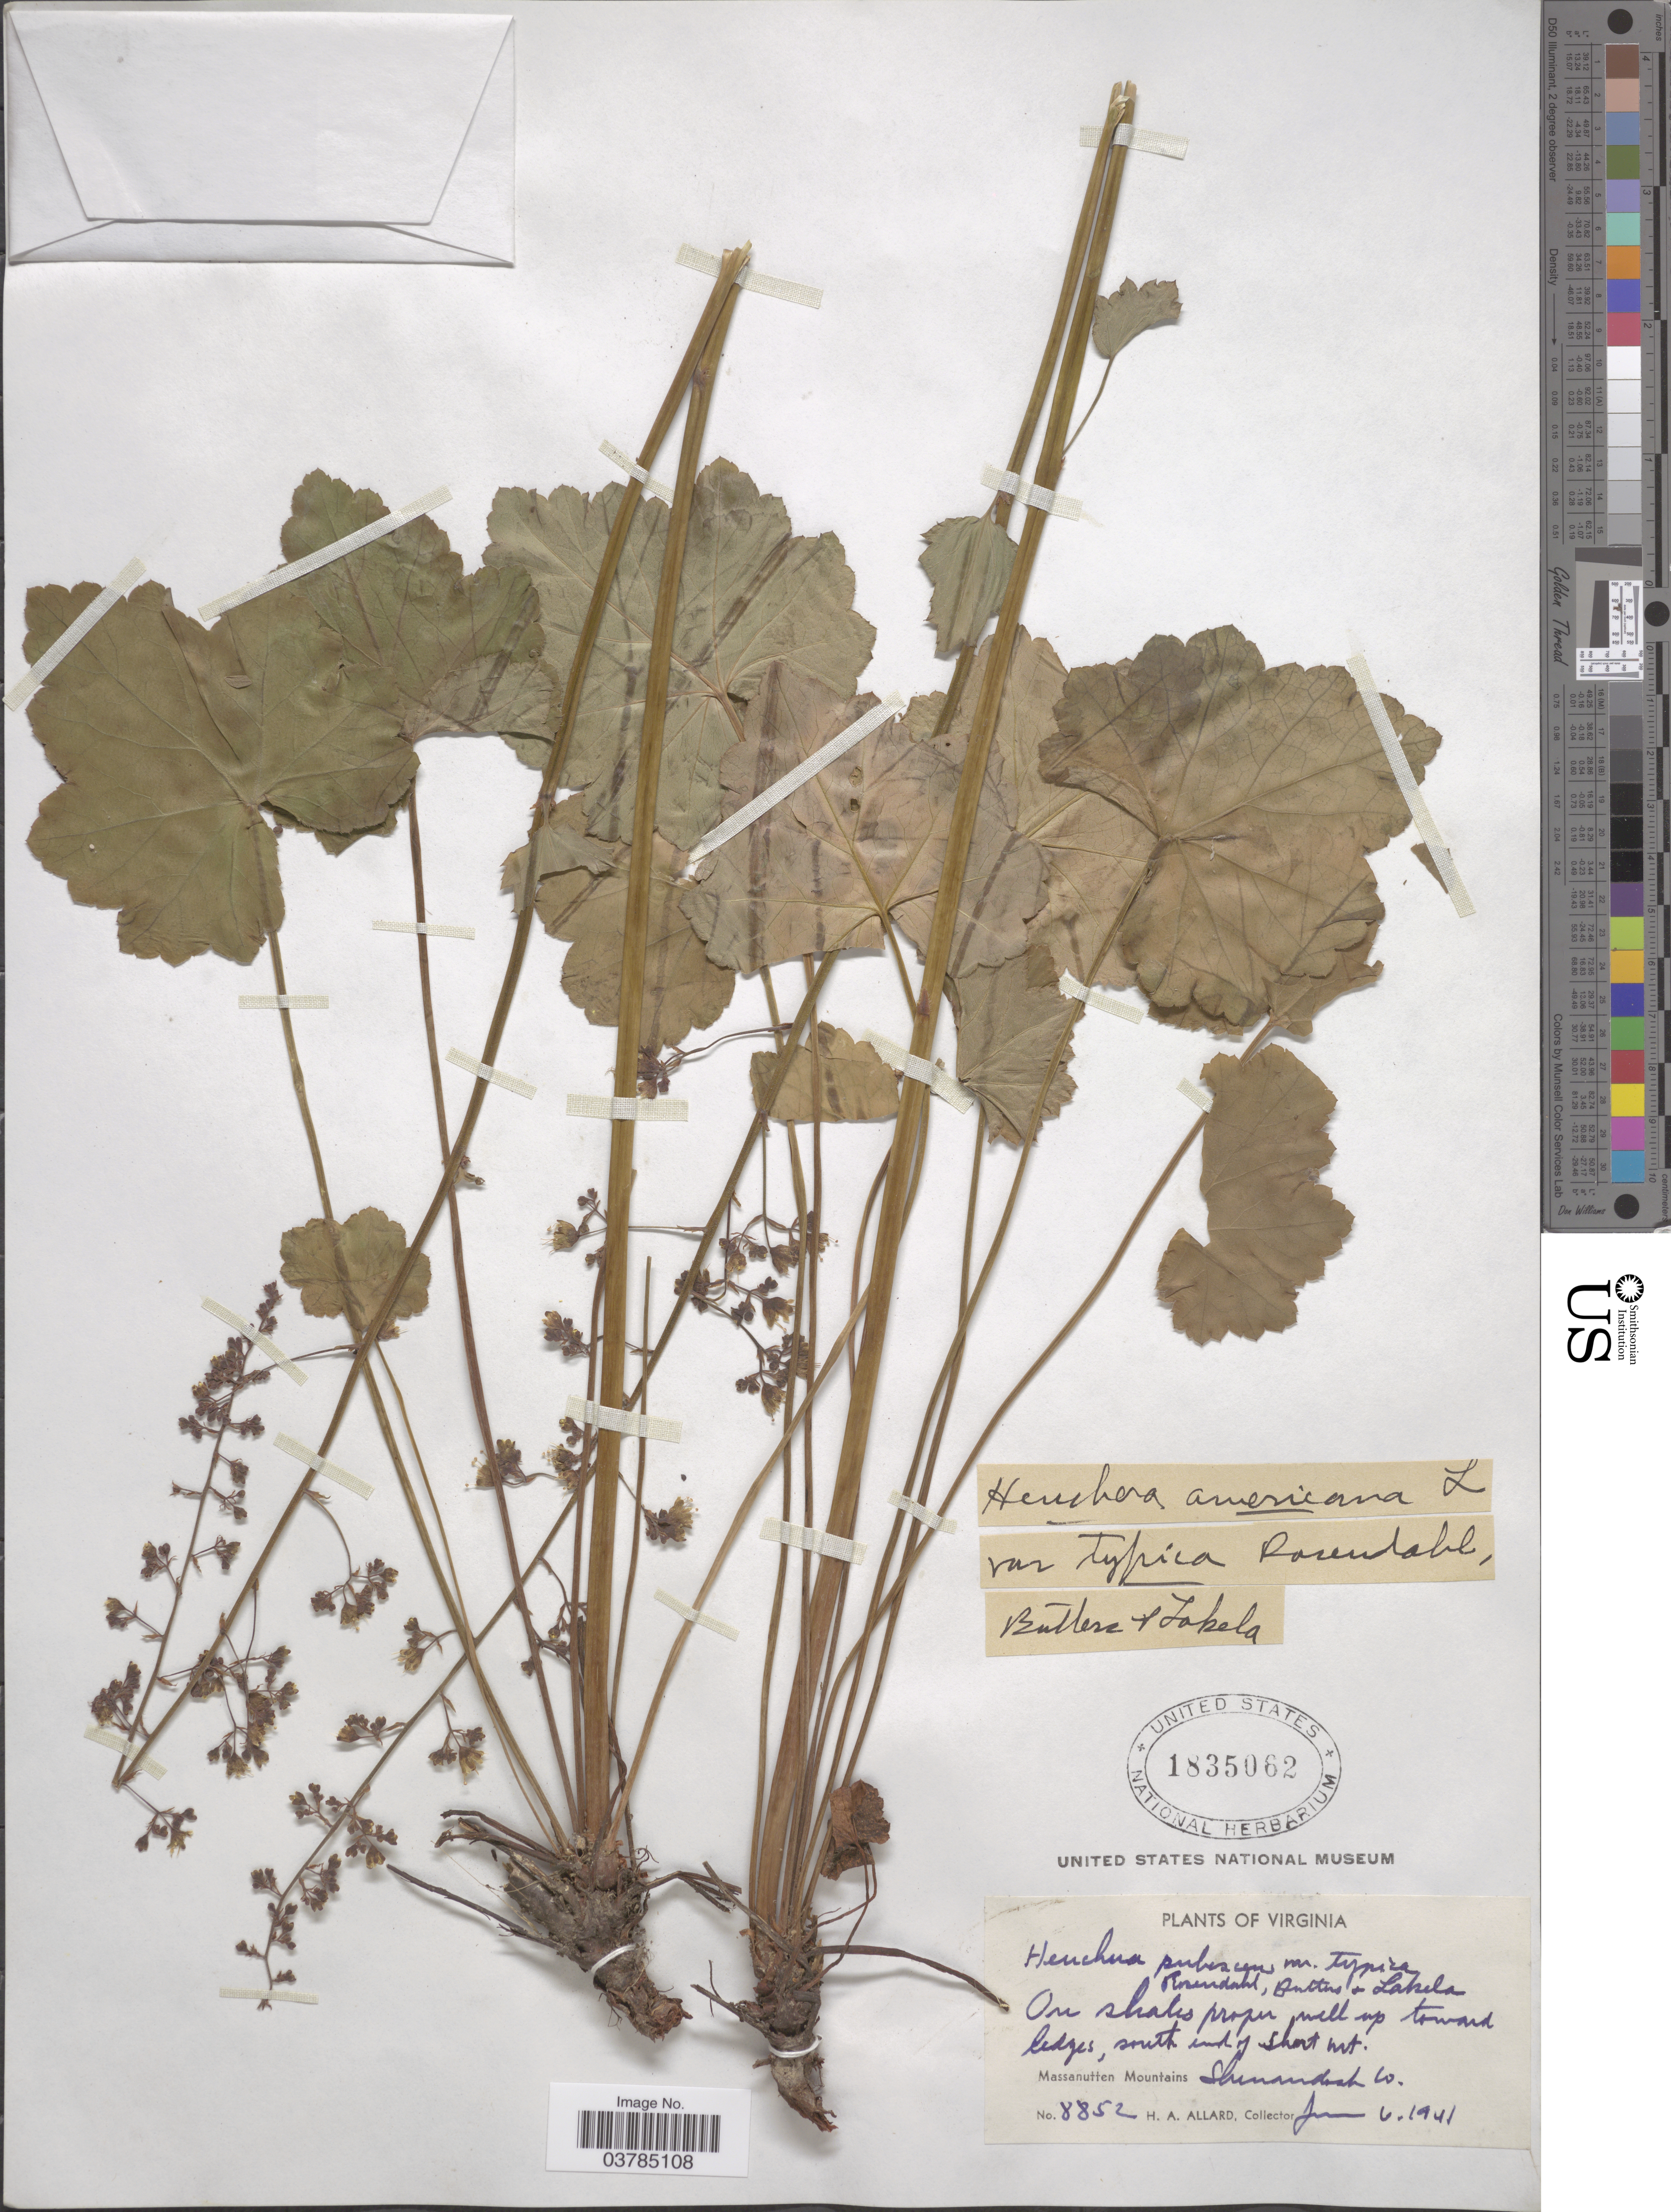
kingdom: Plantae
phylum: Tracheophyta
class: Magnoliopsida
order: Saxifragales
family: Saxifragaceae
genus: Heuchera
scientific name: Heuchera pubescens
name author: Pursh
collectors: H. A. Allard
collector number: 8852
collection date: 1941-06-06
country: United States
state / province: Virginia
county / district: Shenandoah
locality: South end of Short Mt. Massanutten Mountains Shenandoah Co.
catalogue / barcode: US 1835062